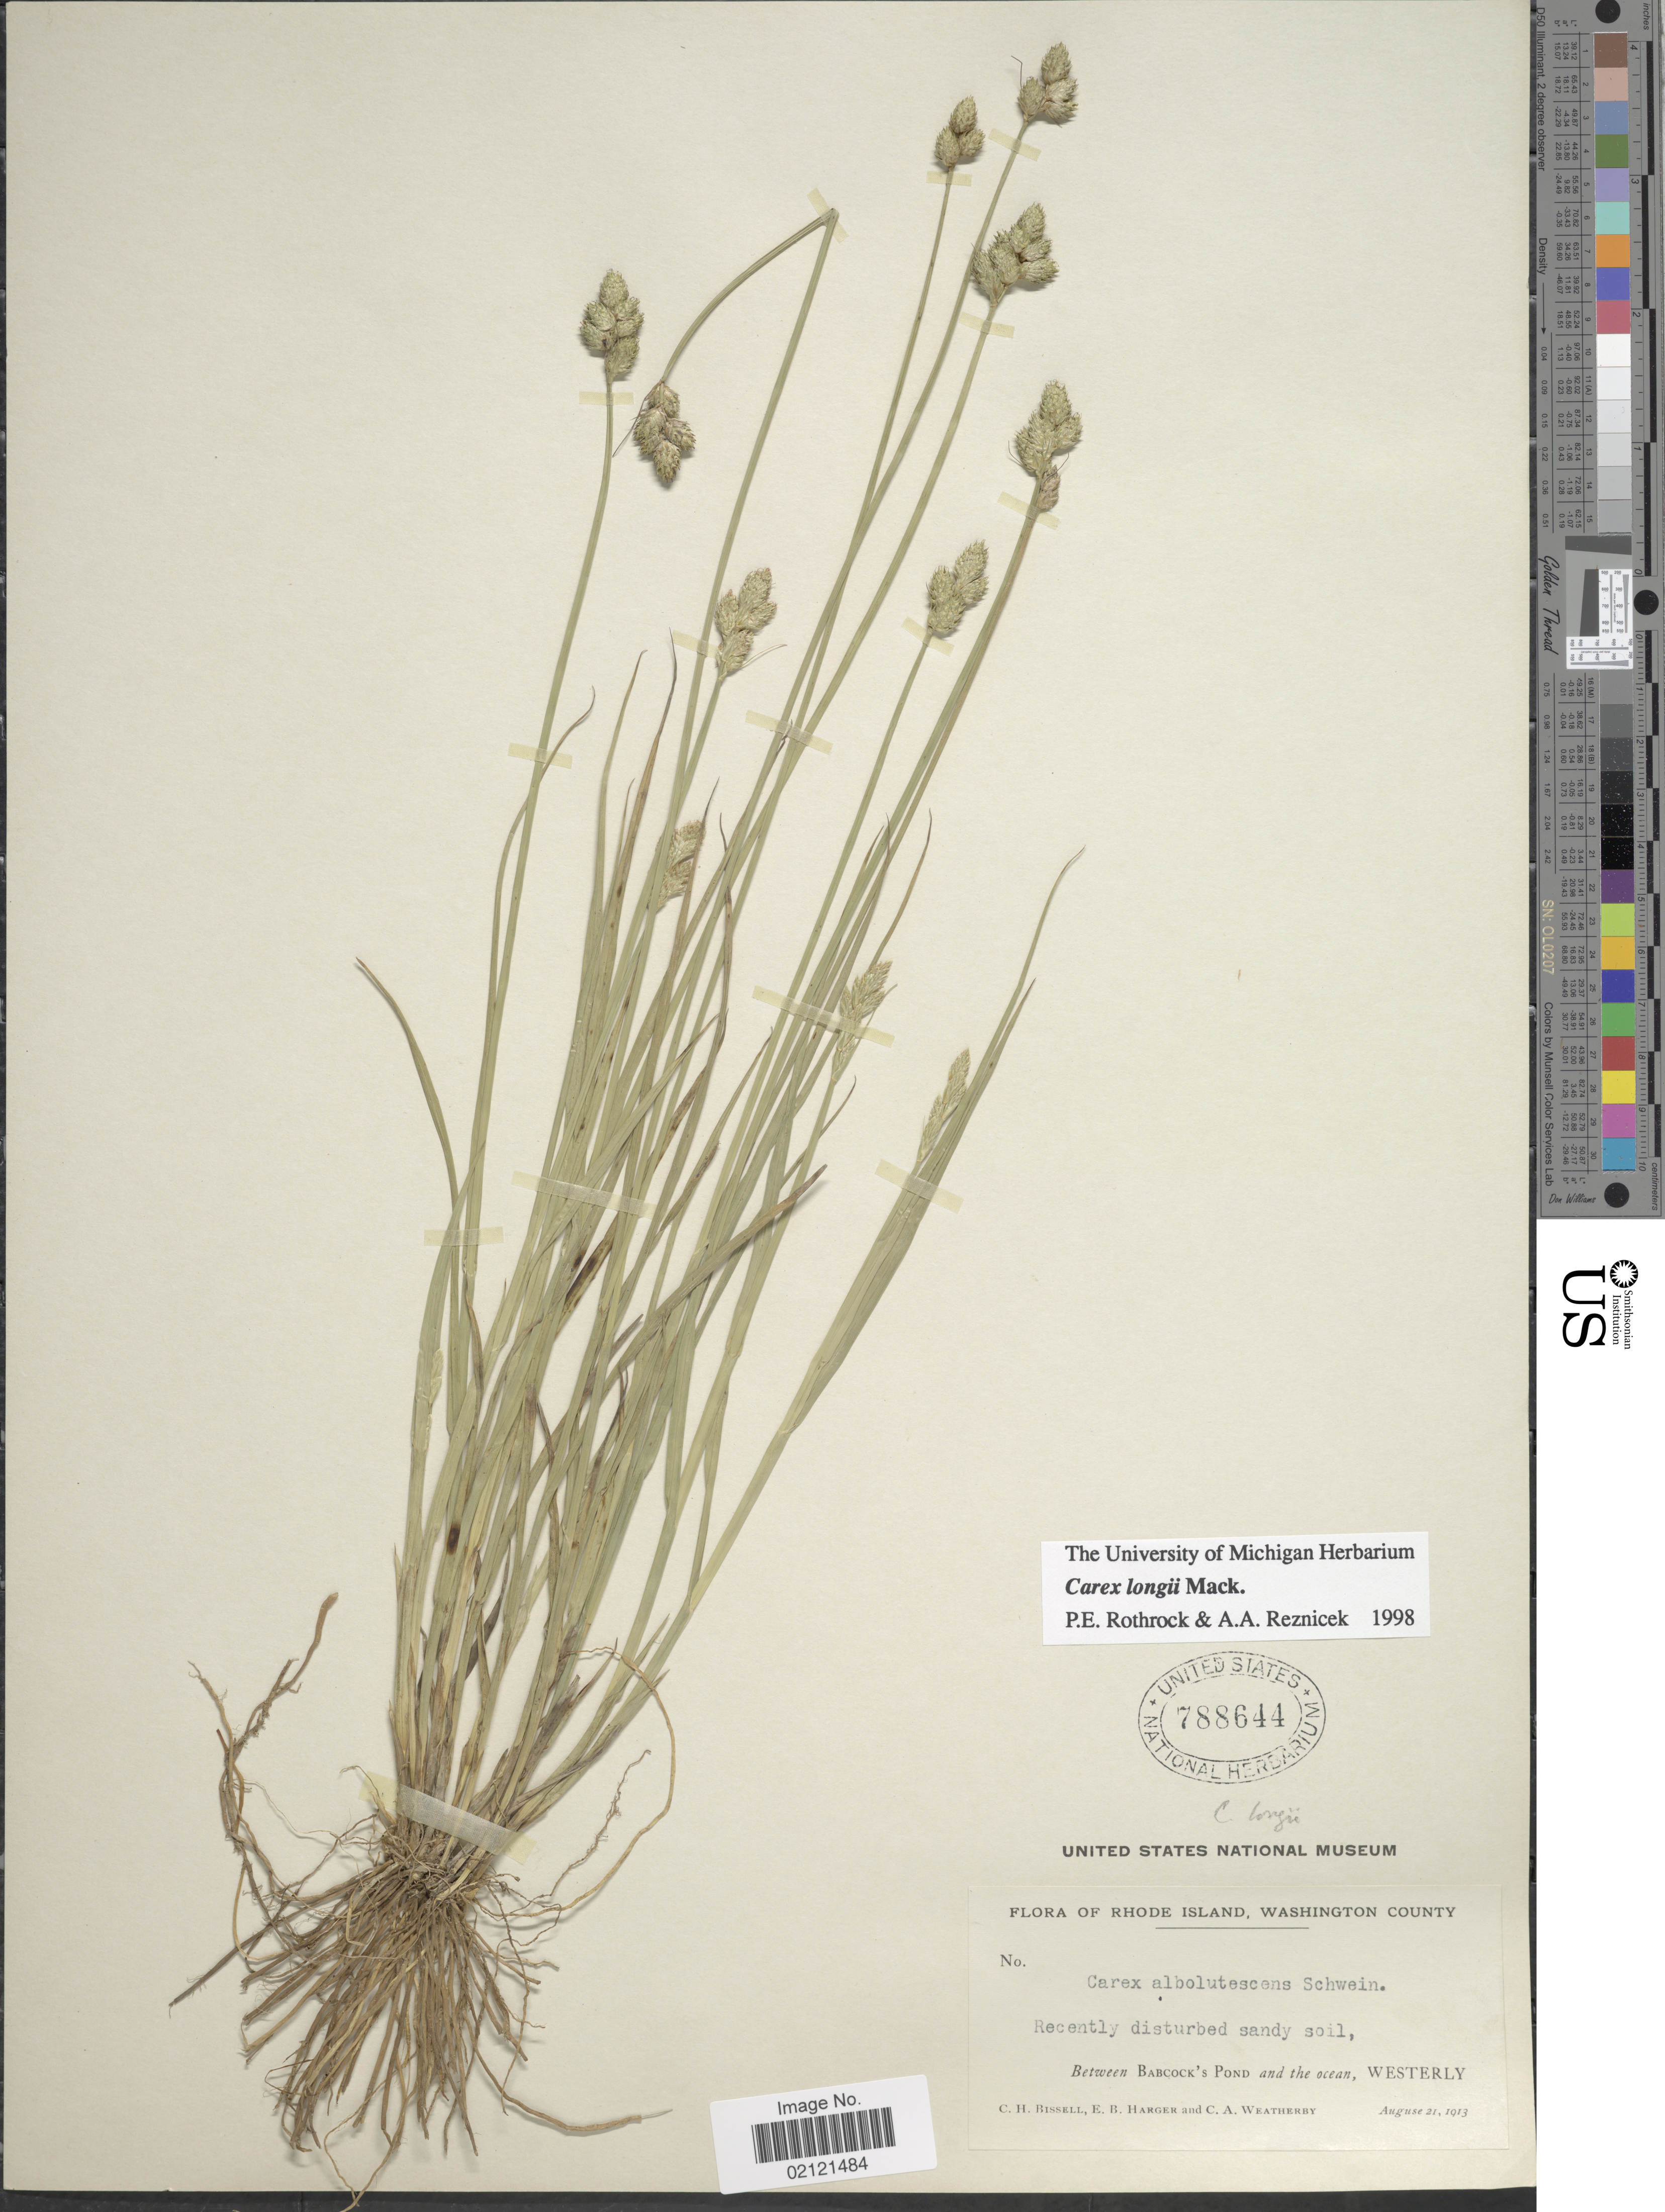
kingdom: Plantae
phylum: Tracheophyta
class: Liliopsida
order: Poales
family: Cyperaceae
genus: Carex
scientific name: Carex longii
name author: Mack.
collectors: C. Bissell, E. B. Harger & C. A. Weatherby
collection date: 1913-08-21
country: United States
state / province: Rhode Island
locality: Washington County, Between Babcock's Pond and the ocean, Westerly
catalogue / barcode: US 788644